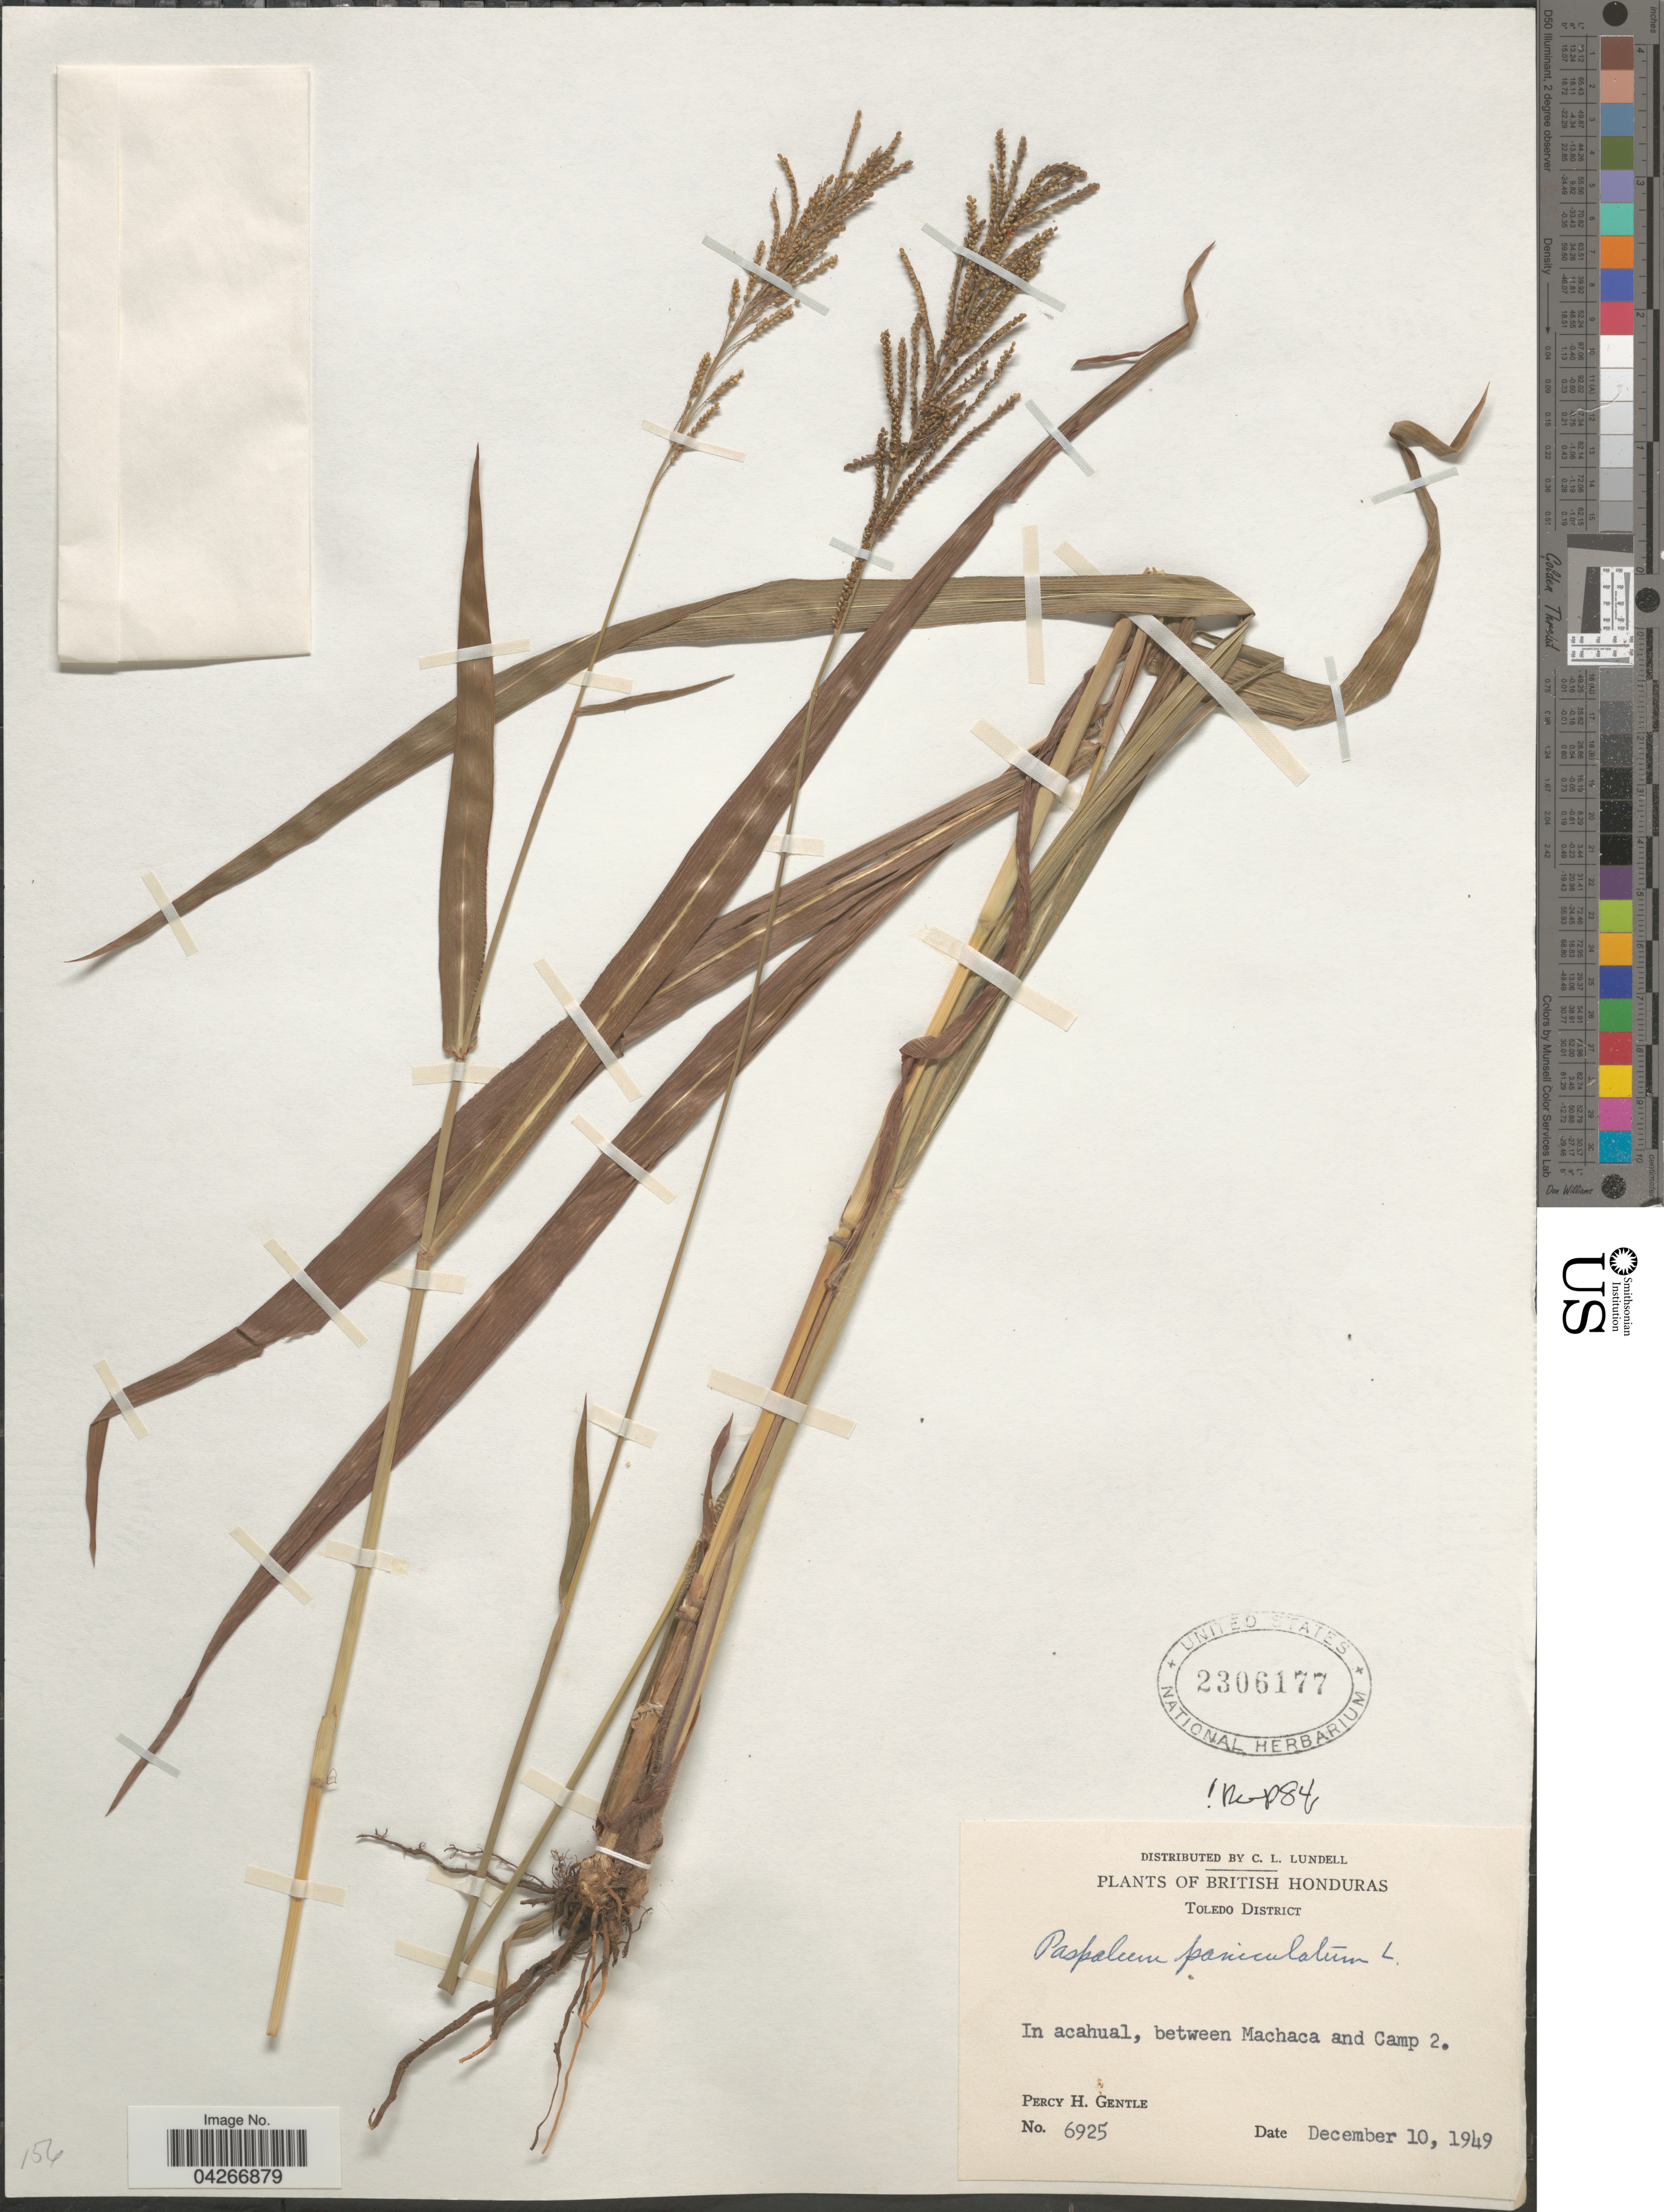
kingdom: Plantae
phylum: Tracheophyta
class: Liliopsida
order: Poales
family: Poaceae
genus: Paspalum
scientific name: Paspalum paniculatum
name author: L.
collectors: P. H. Gentle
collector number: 6925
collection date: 1949-12-10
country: Belize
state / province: Toledo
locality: British Honduras. Toledo District. In acahual, between Machaca and Camp 2.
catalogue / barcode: US 2306177